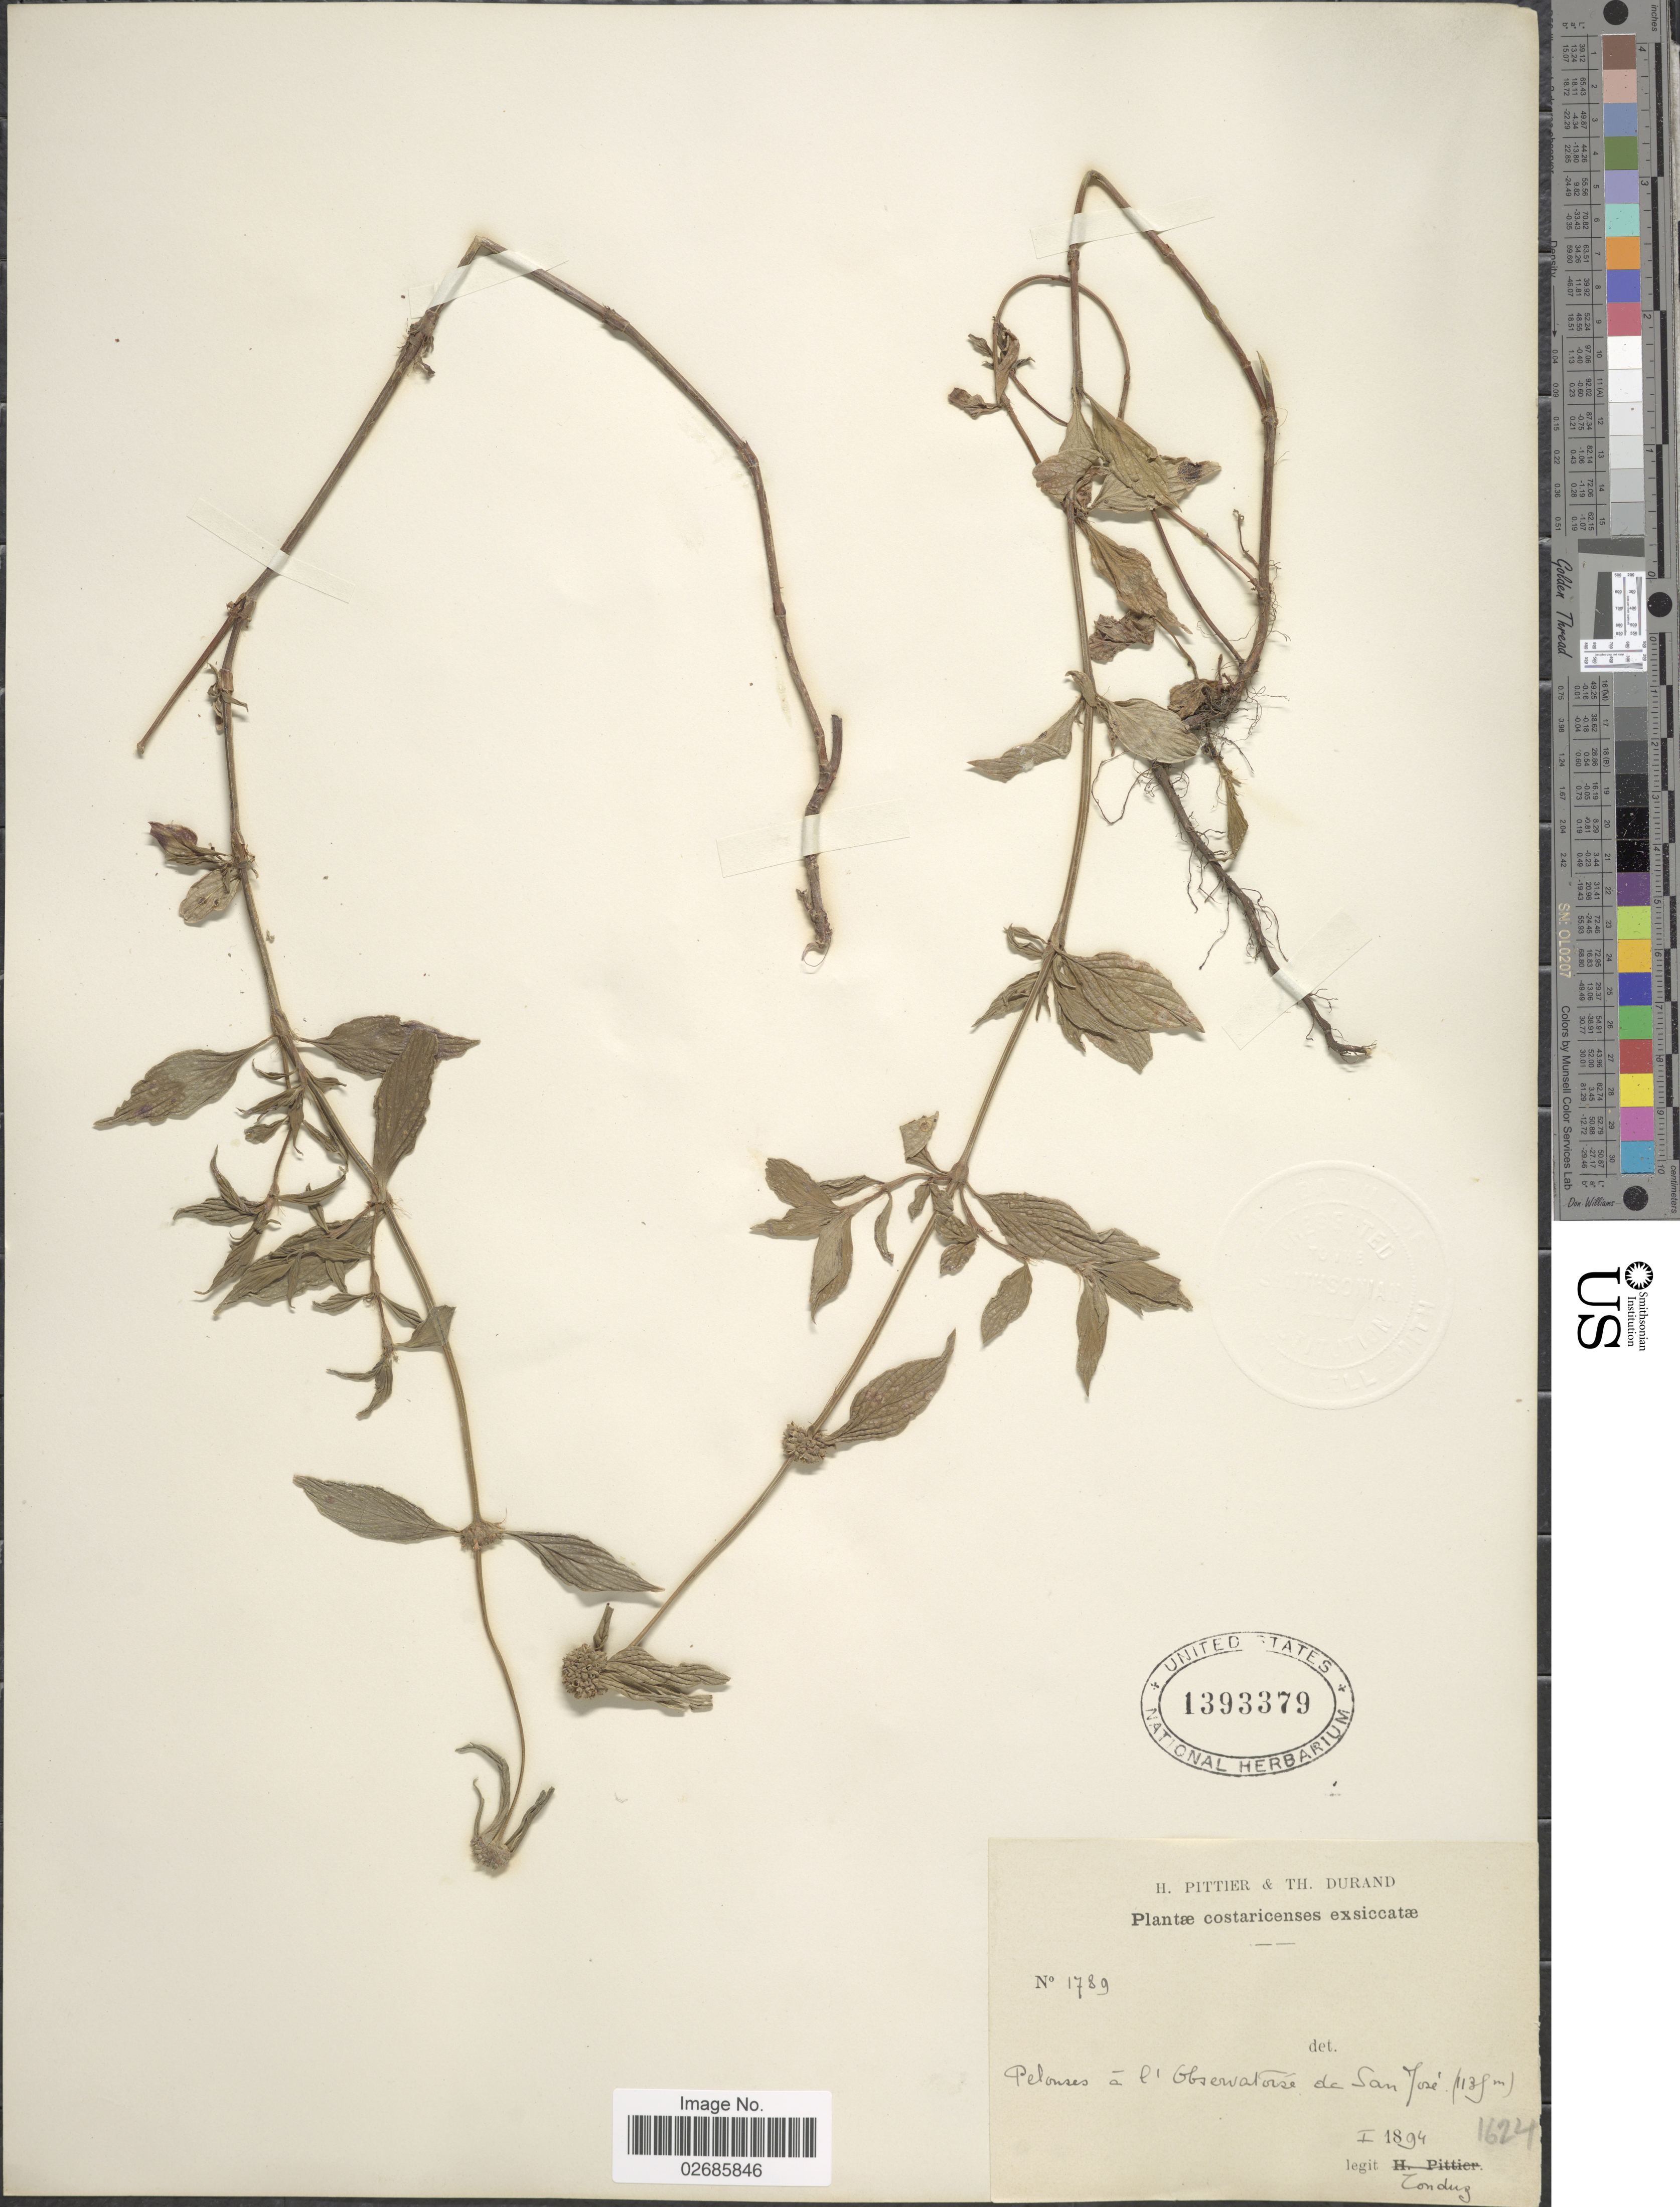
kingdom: Plantae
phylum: Tracheophyta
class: Magnoliopsida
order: Gentianales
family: Rubiaceae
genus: Borreria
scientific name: Borreria sp.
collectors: A. Tonduz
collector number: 1789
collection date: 1894-01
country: Costa Rica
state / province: San José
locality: Pelonses a l'observatorse de San Jose.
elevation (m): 1135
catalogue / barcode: US 1393379